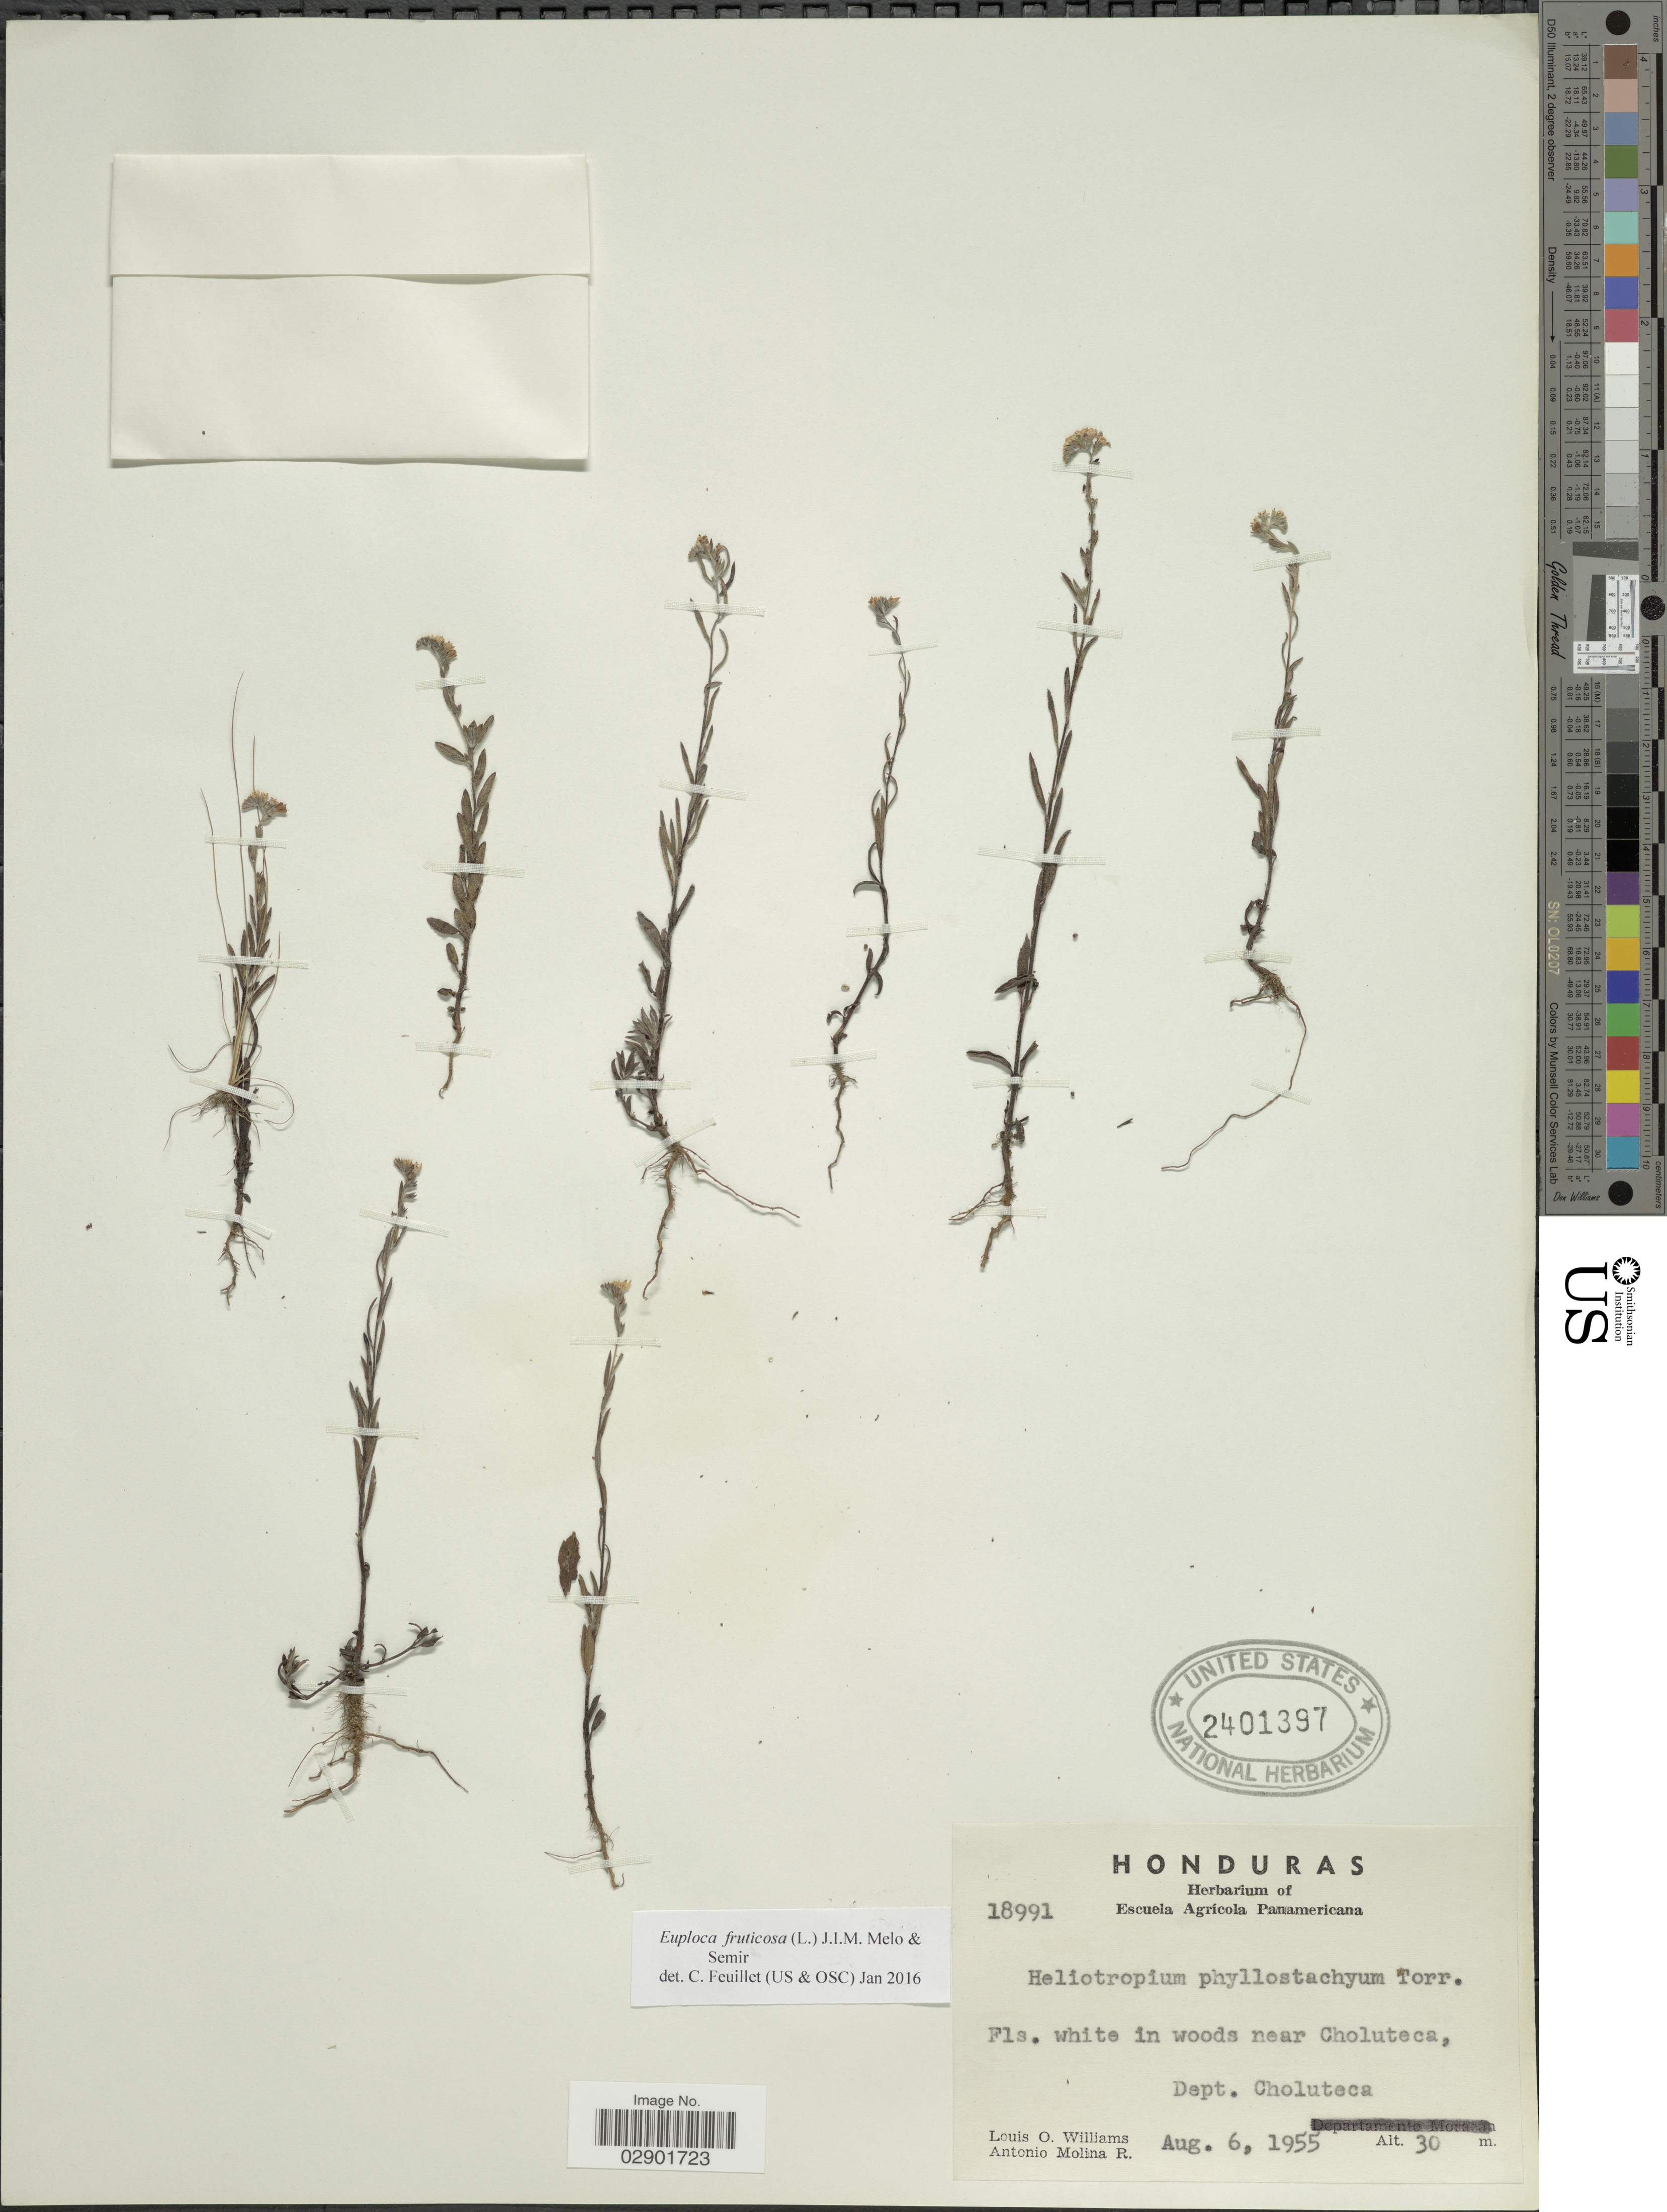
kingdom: Plantae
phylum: Tracheophyta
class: Magnoliopsida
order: Boraginales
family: Heliotropiaceae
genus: Euploca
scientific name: Euploca fruticosa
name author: (L.) J.I.M. Melo & Semir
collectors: L. O. Williams & A. Molina R.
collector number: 18991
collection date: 1955-08-06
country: Honduras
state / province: Choluteca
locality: In woods near Choluteca, Dept. Choluteca.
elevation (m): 30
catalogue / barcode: US 2401397